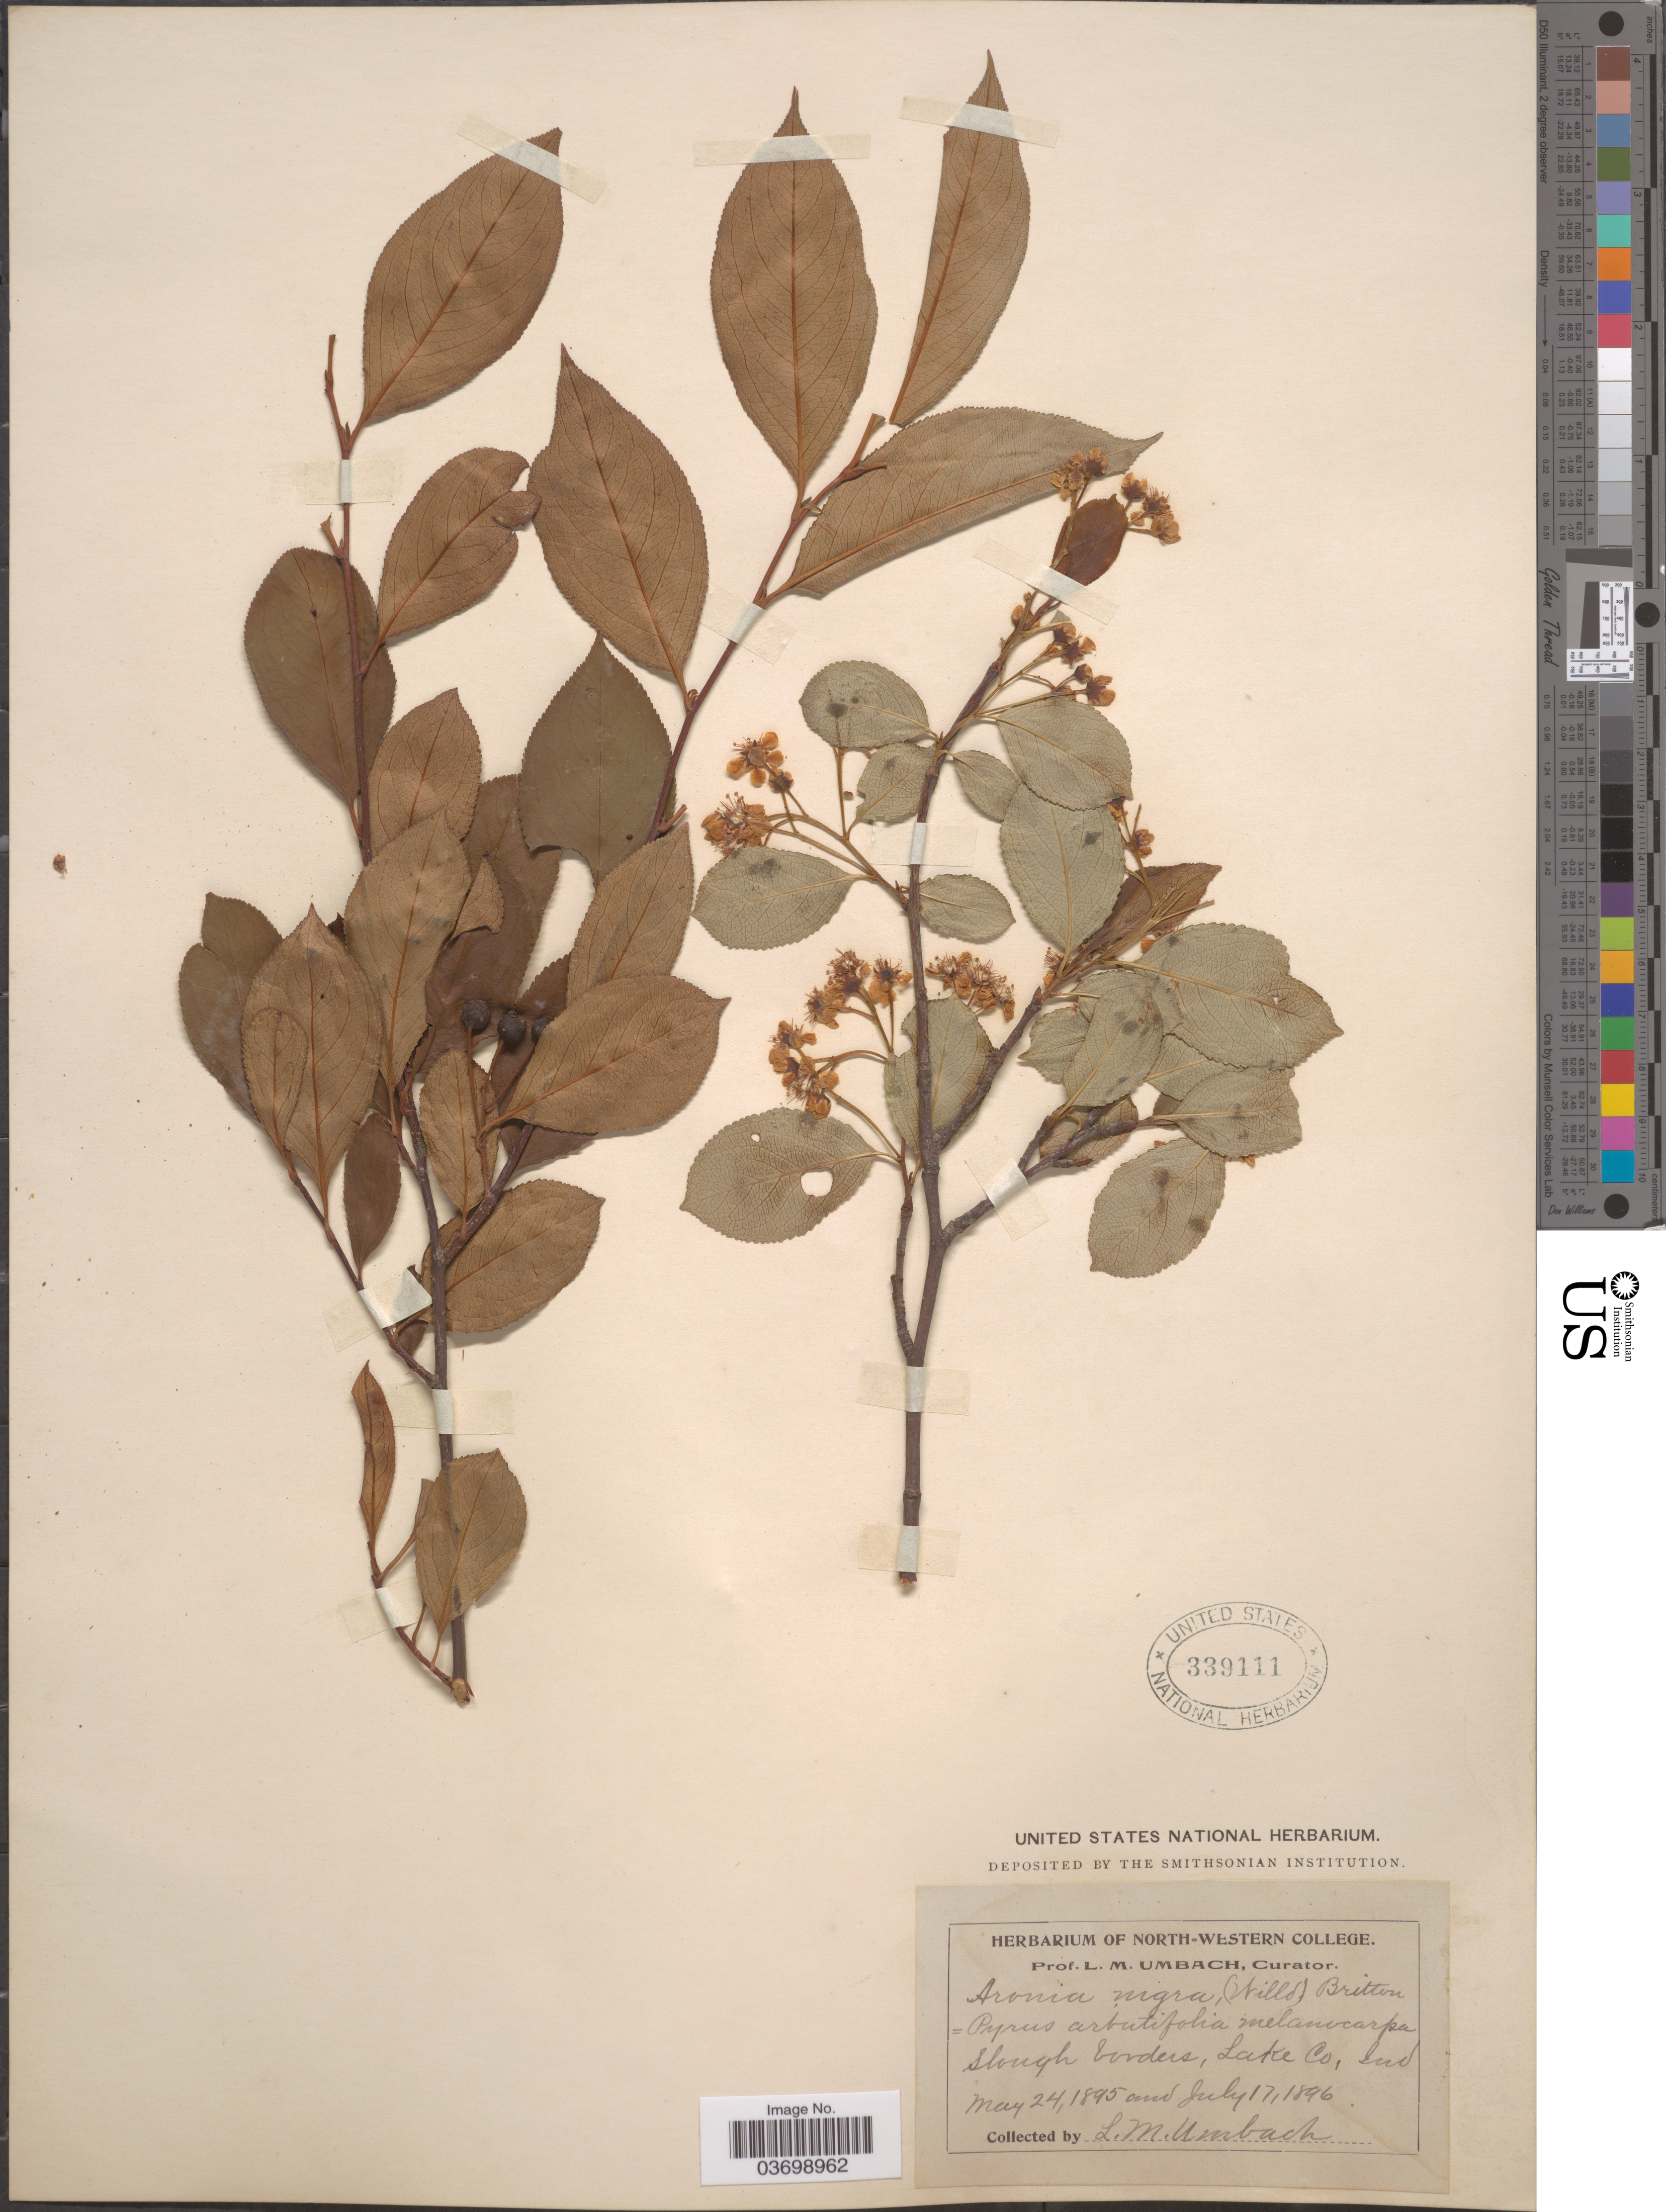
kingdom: Plantae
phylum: Tracheophyta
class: Magnoliopsida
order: Rosales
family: Rosaceae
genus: Aronia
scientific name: Aronia melanocarpa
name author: (Michx.) Elliott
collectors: L. M. Umbach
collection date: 1895-05-24/1896-07-17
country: United States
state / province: Indiana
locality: Slough borders, Lake Co.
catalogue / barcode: US 339111